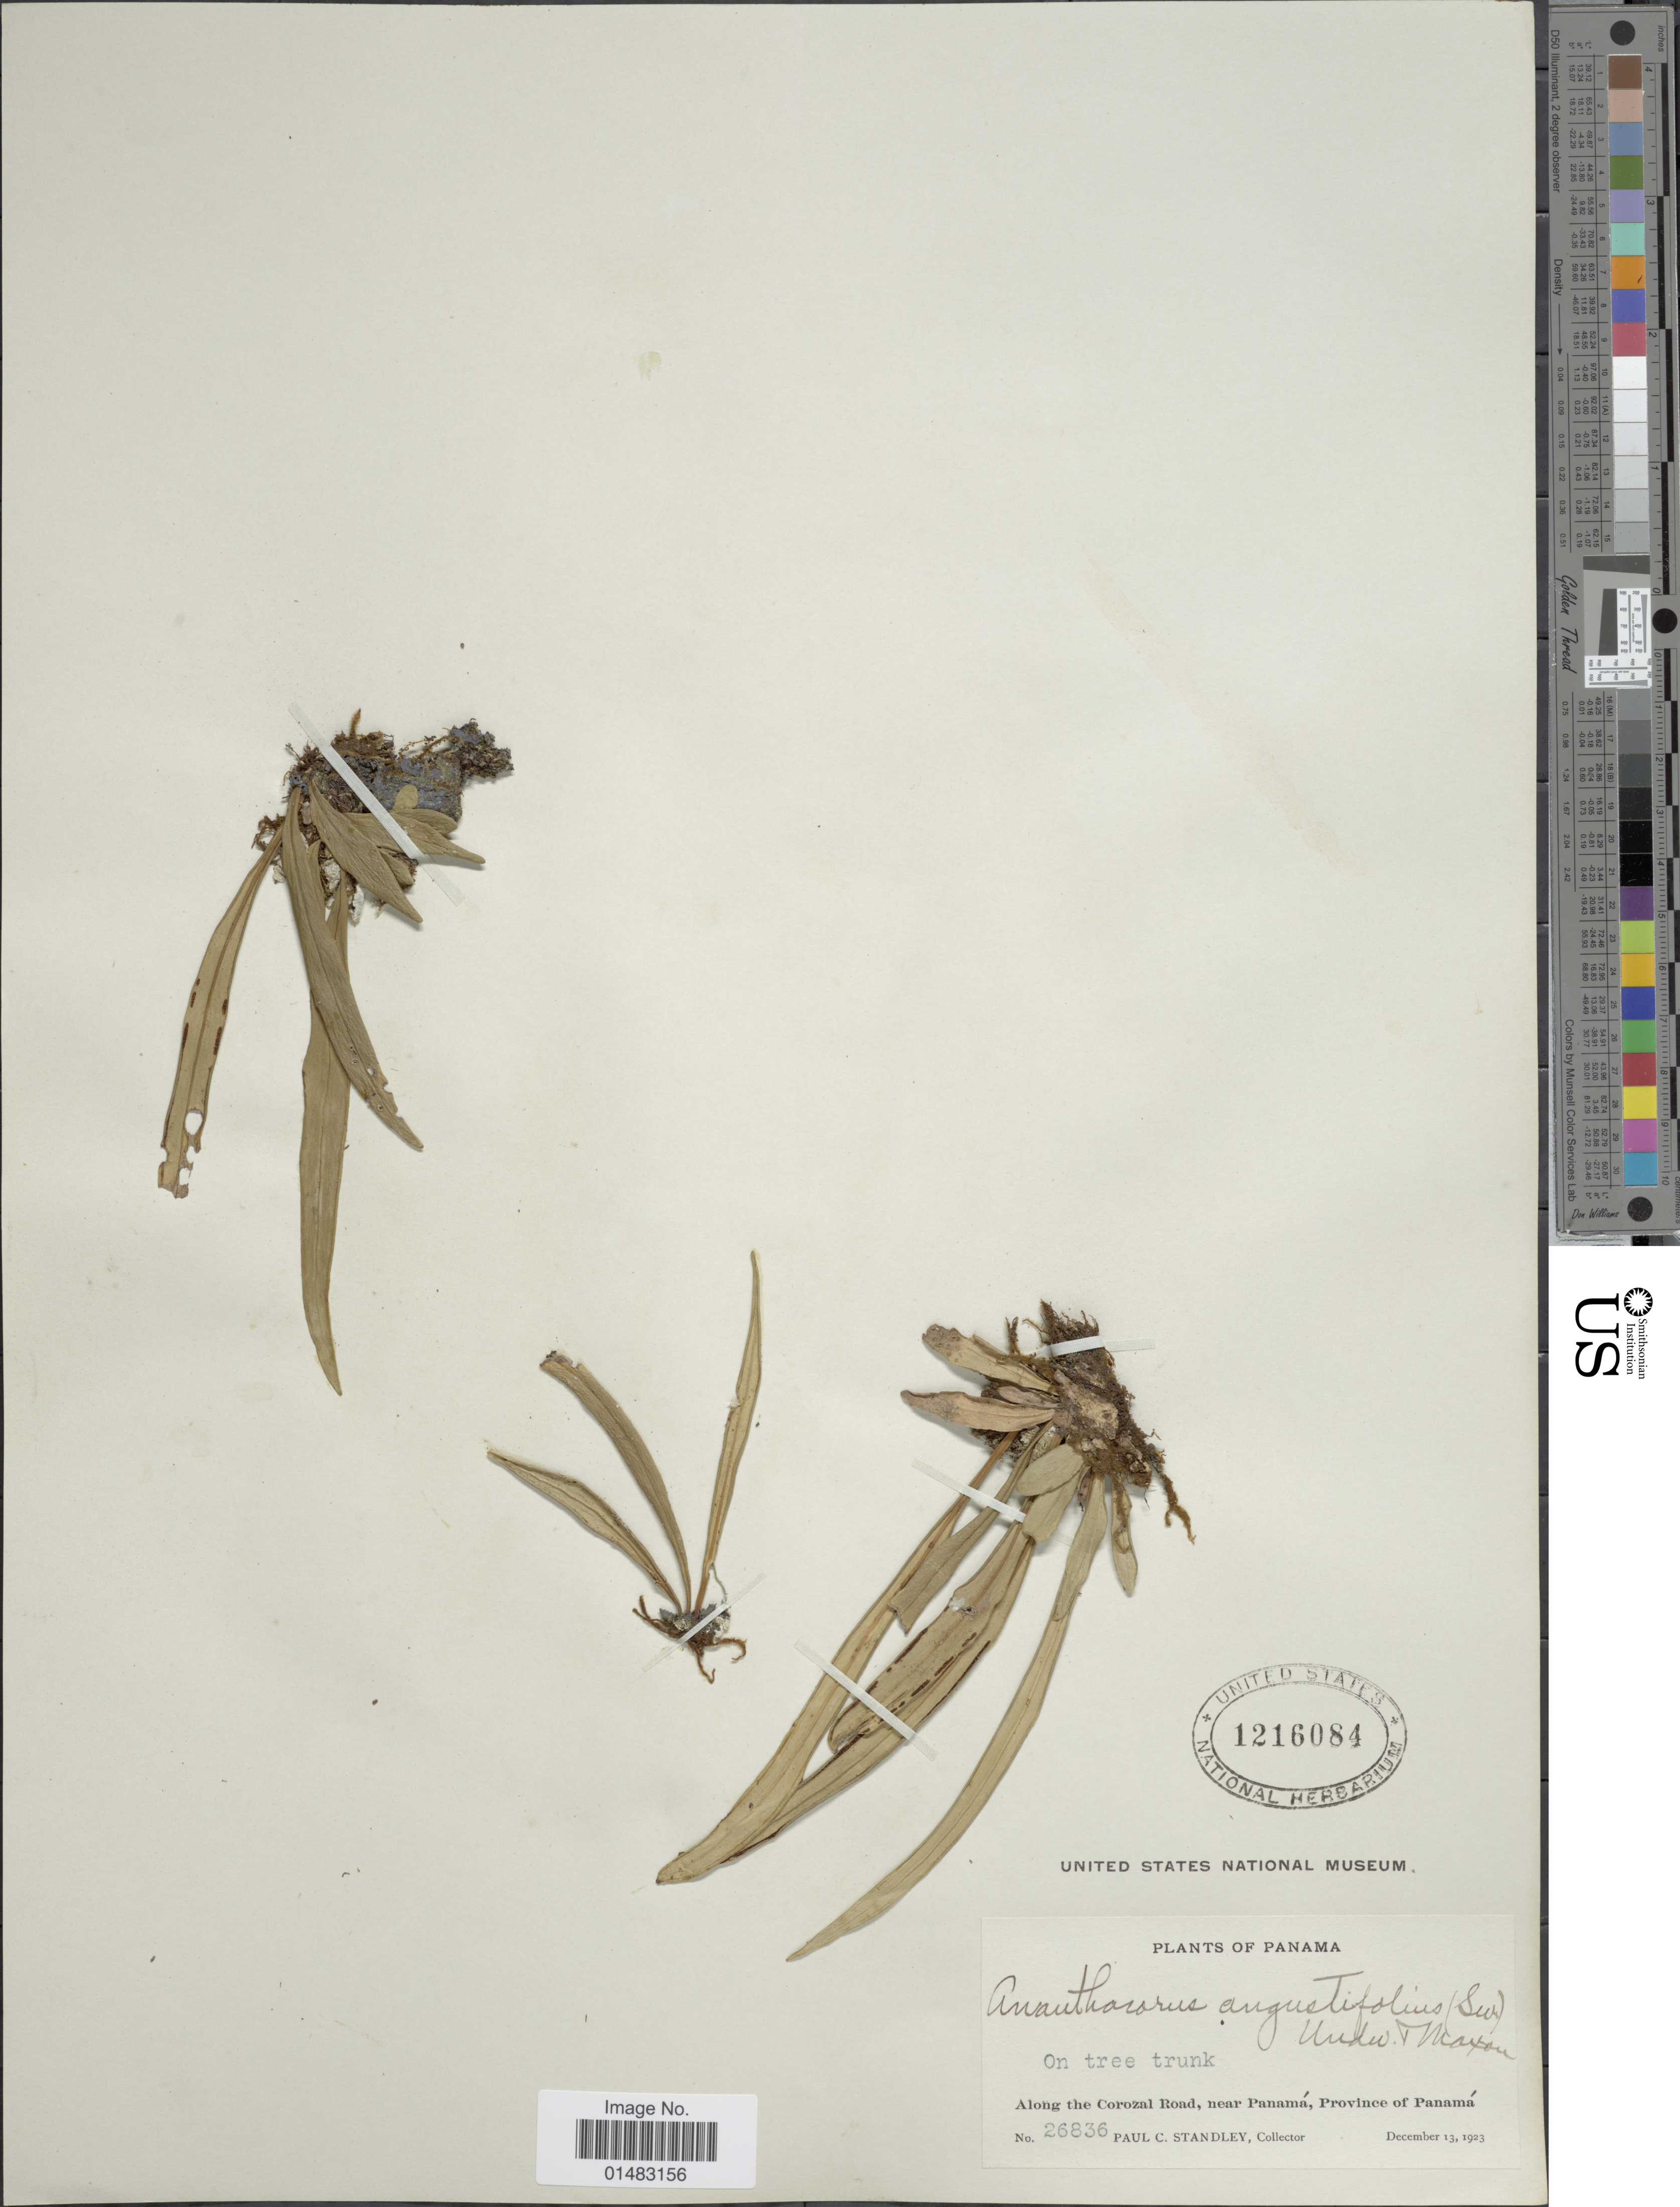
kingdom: Plantae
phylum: Tracheophyta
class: Polypodiopsida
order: Polypodiales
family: Pteridaceae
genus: Ananthacorus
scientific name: Ananthacorus angustifolius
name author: (Sw.) Underw. & Maxon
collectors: P. C. Standley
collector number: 26836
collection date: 1923-12-13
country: Panama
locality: Along the Corozal Road,near Panamá, Province of Panamá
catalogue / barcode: US 1216084